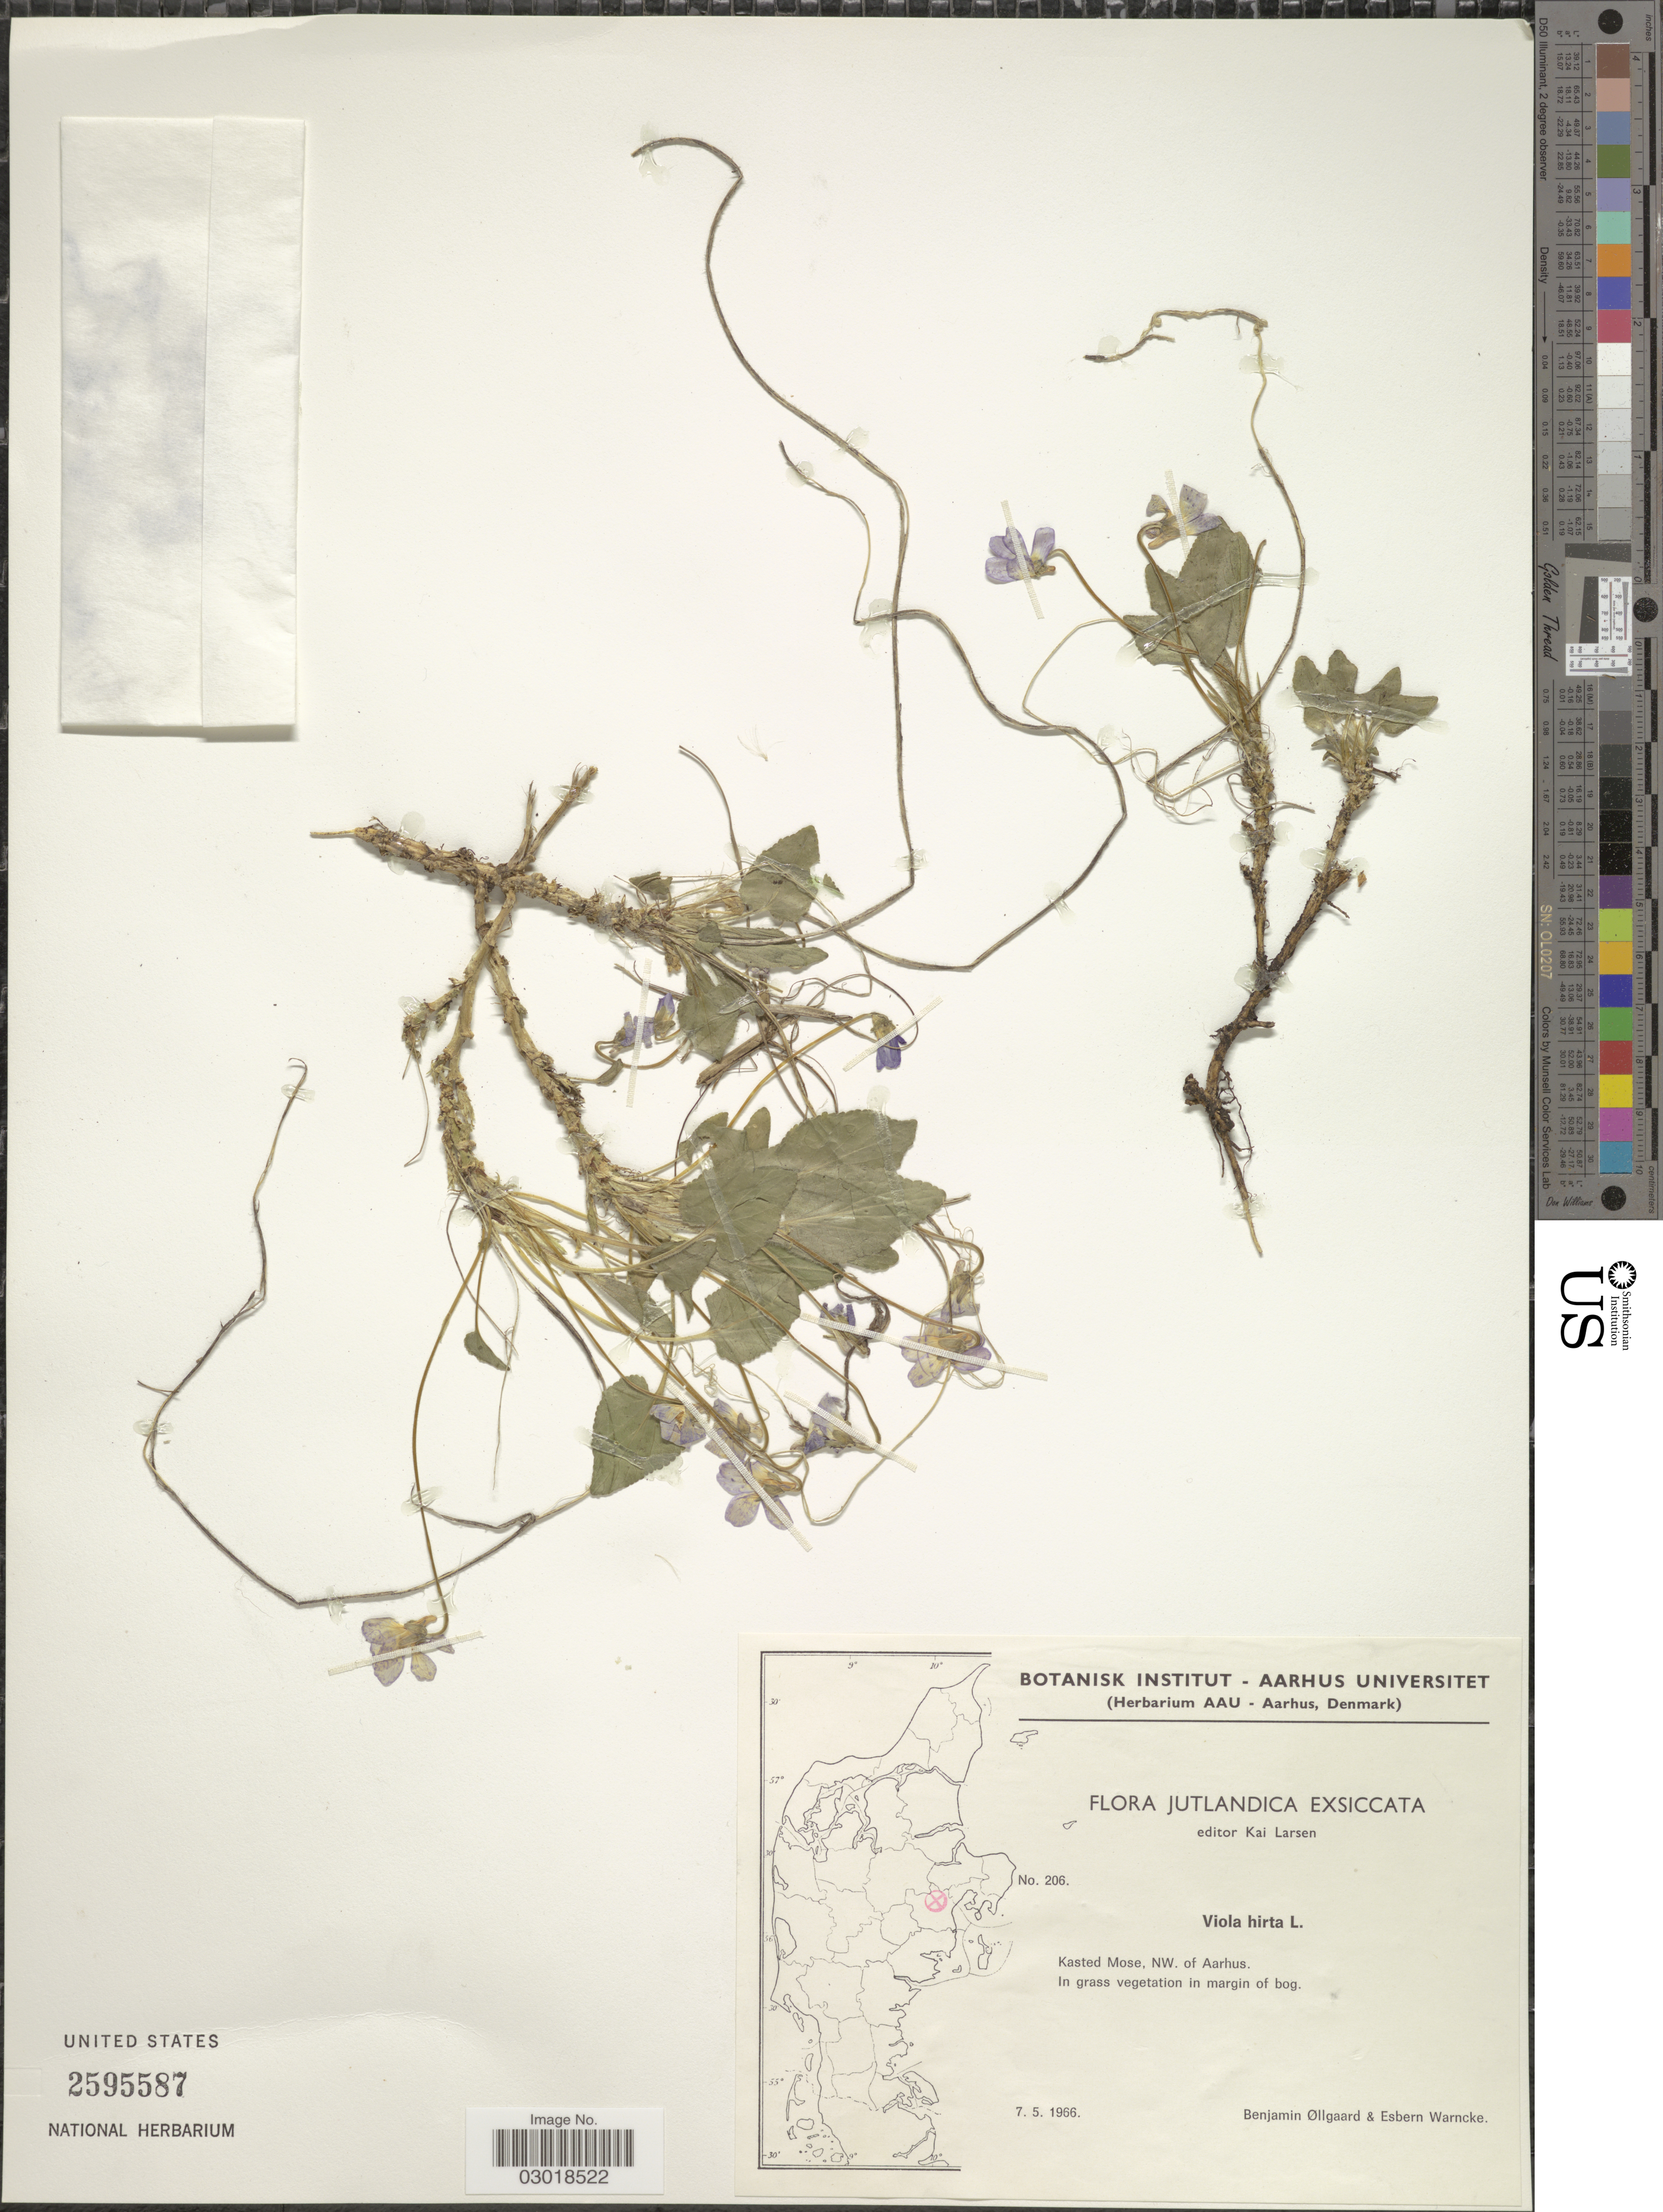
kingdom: Plantae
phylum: Tracheophyta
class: Magnoliopsida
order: Malpighiales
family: Violaceae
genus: Viola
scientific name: Viola hirta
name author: L.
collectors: B. Øllgaard & E. Warncke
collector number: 206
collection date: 1966-05-07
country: Denmark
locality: Jutlandica. Kasted Mose, NW. of Aarhus. In grass vegetation in margin of bog.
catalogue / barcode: US 2595587